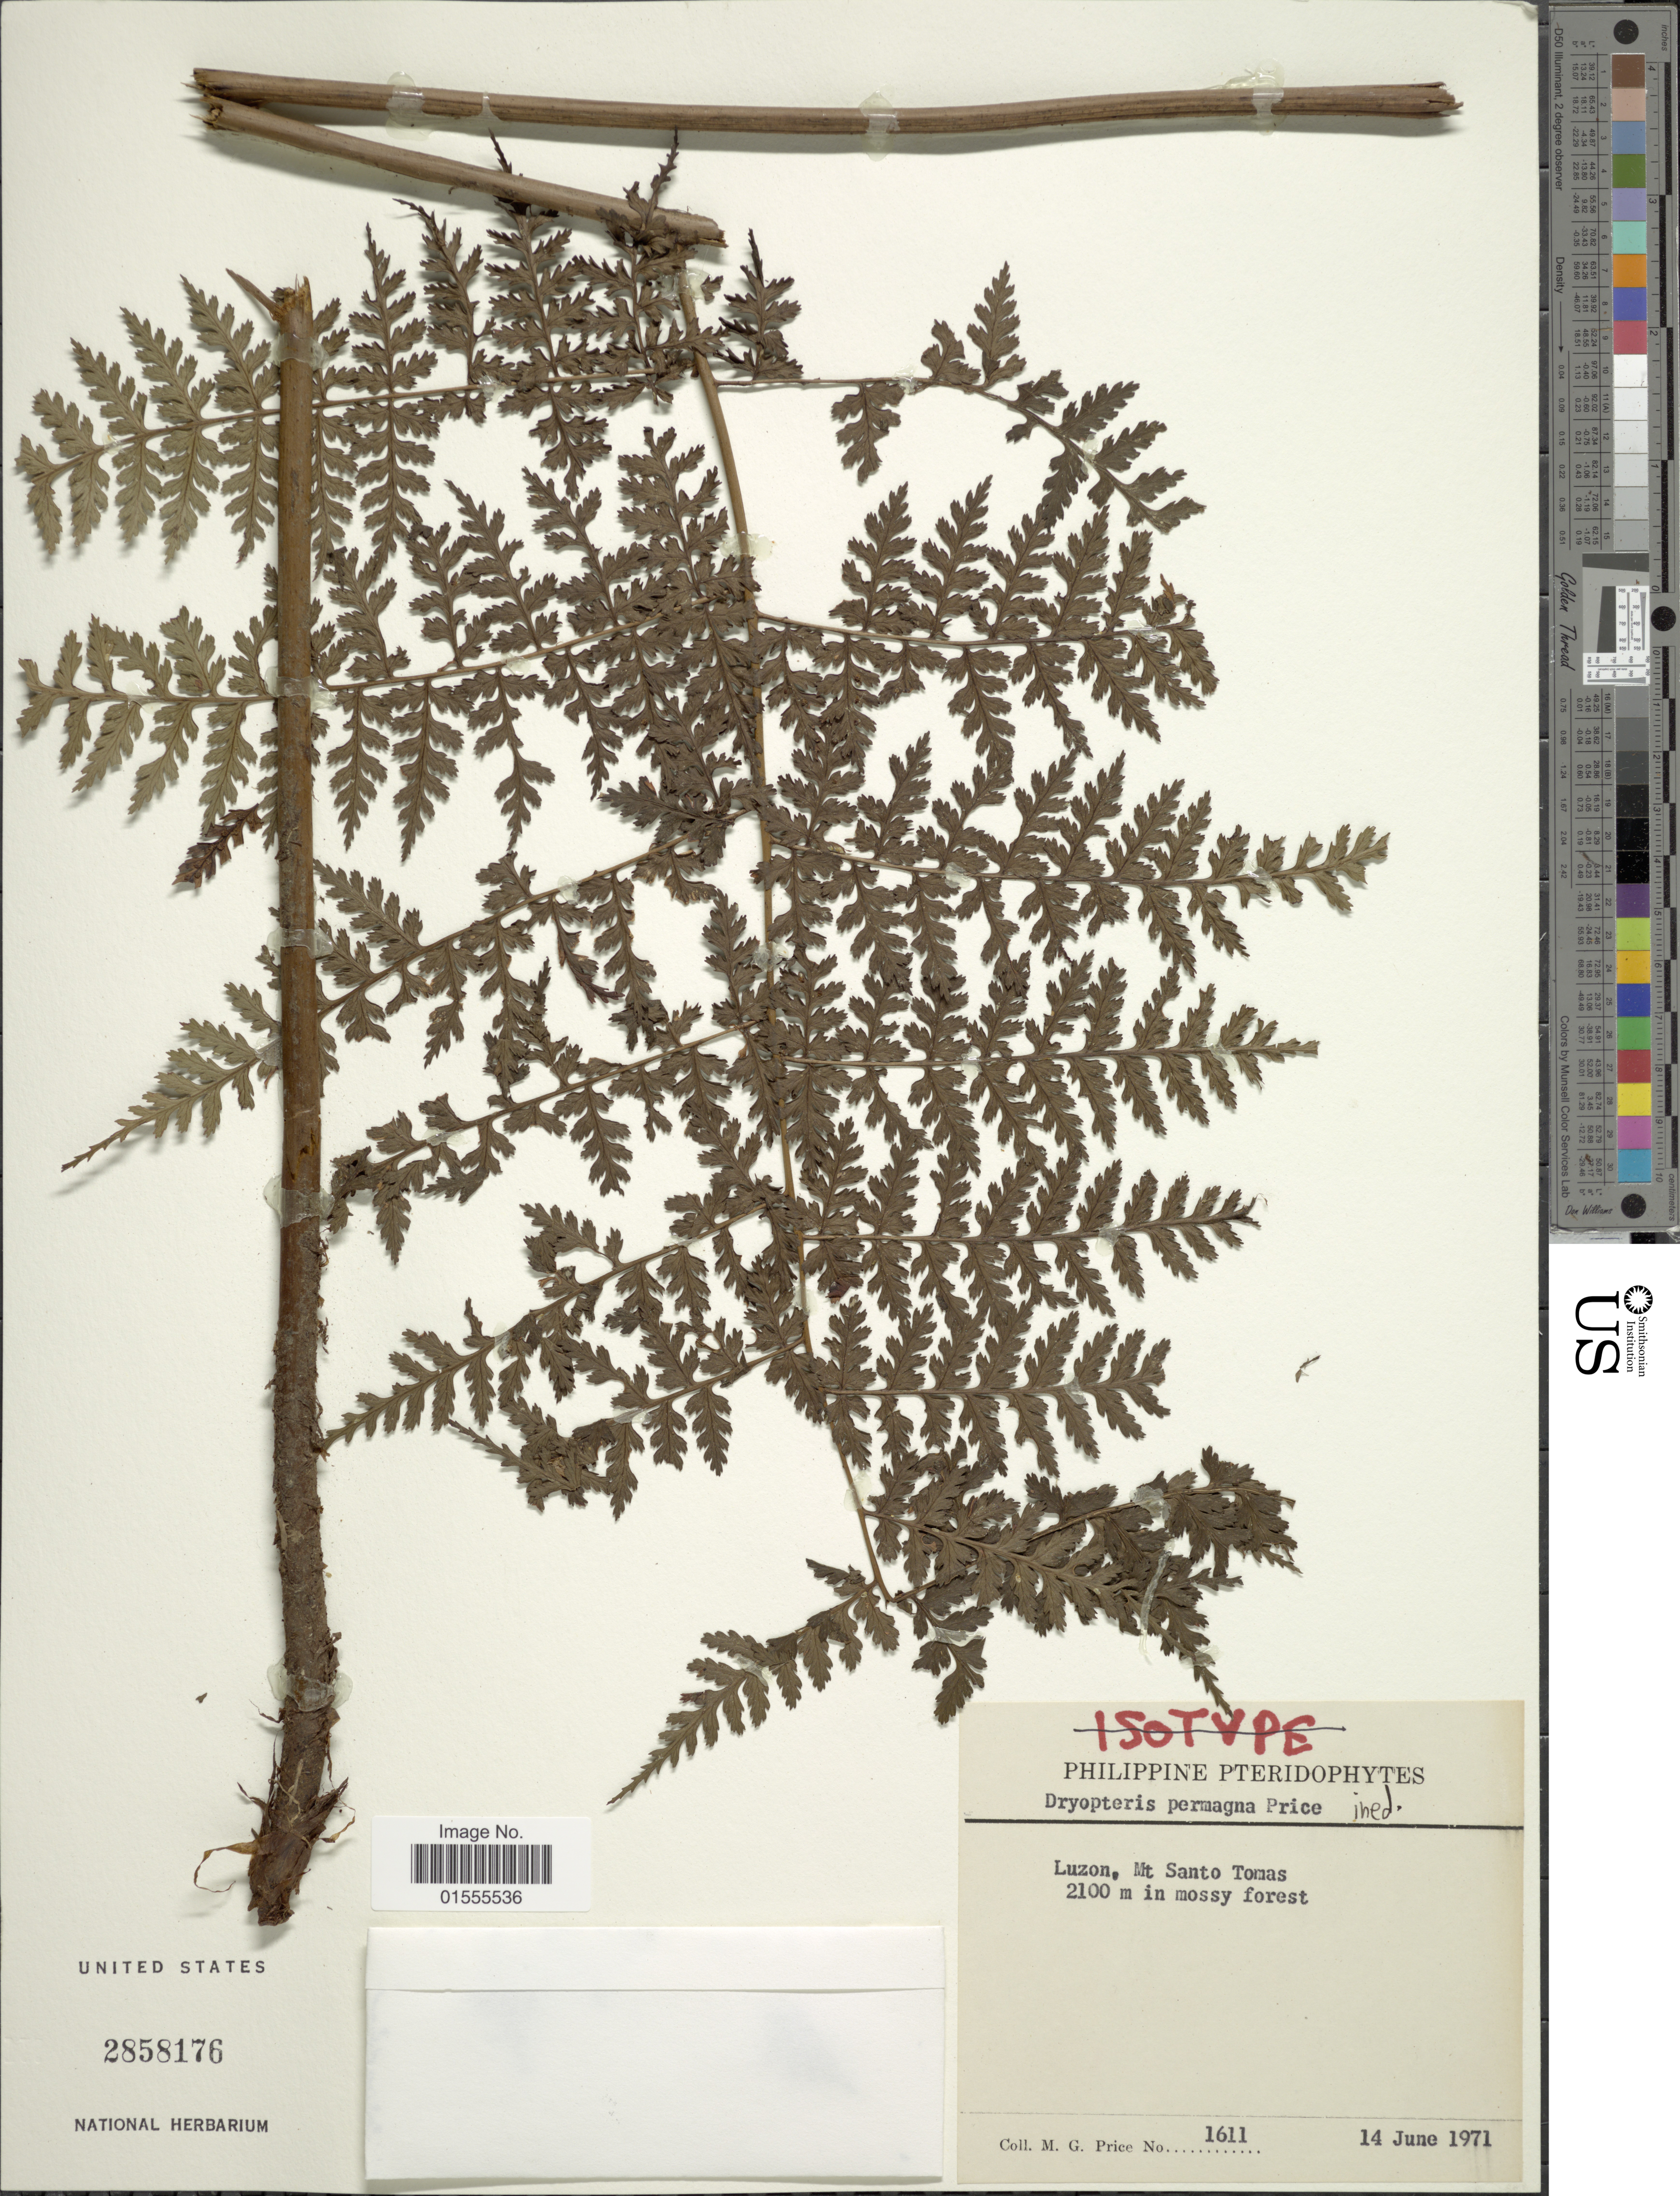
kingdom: Plantae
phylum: Tracheophyta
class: Polypodiopsida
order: Polypodiales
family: Dryopteridaceae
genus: Dryopteris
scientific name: Dryopteris sp.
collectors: M. G. Price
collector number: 1611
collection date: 1971-06-14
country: Philippines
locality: Luzon, Mt Santo Tomas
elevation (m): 2100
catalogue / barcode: US 2858176